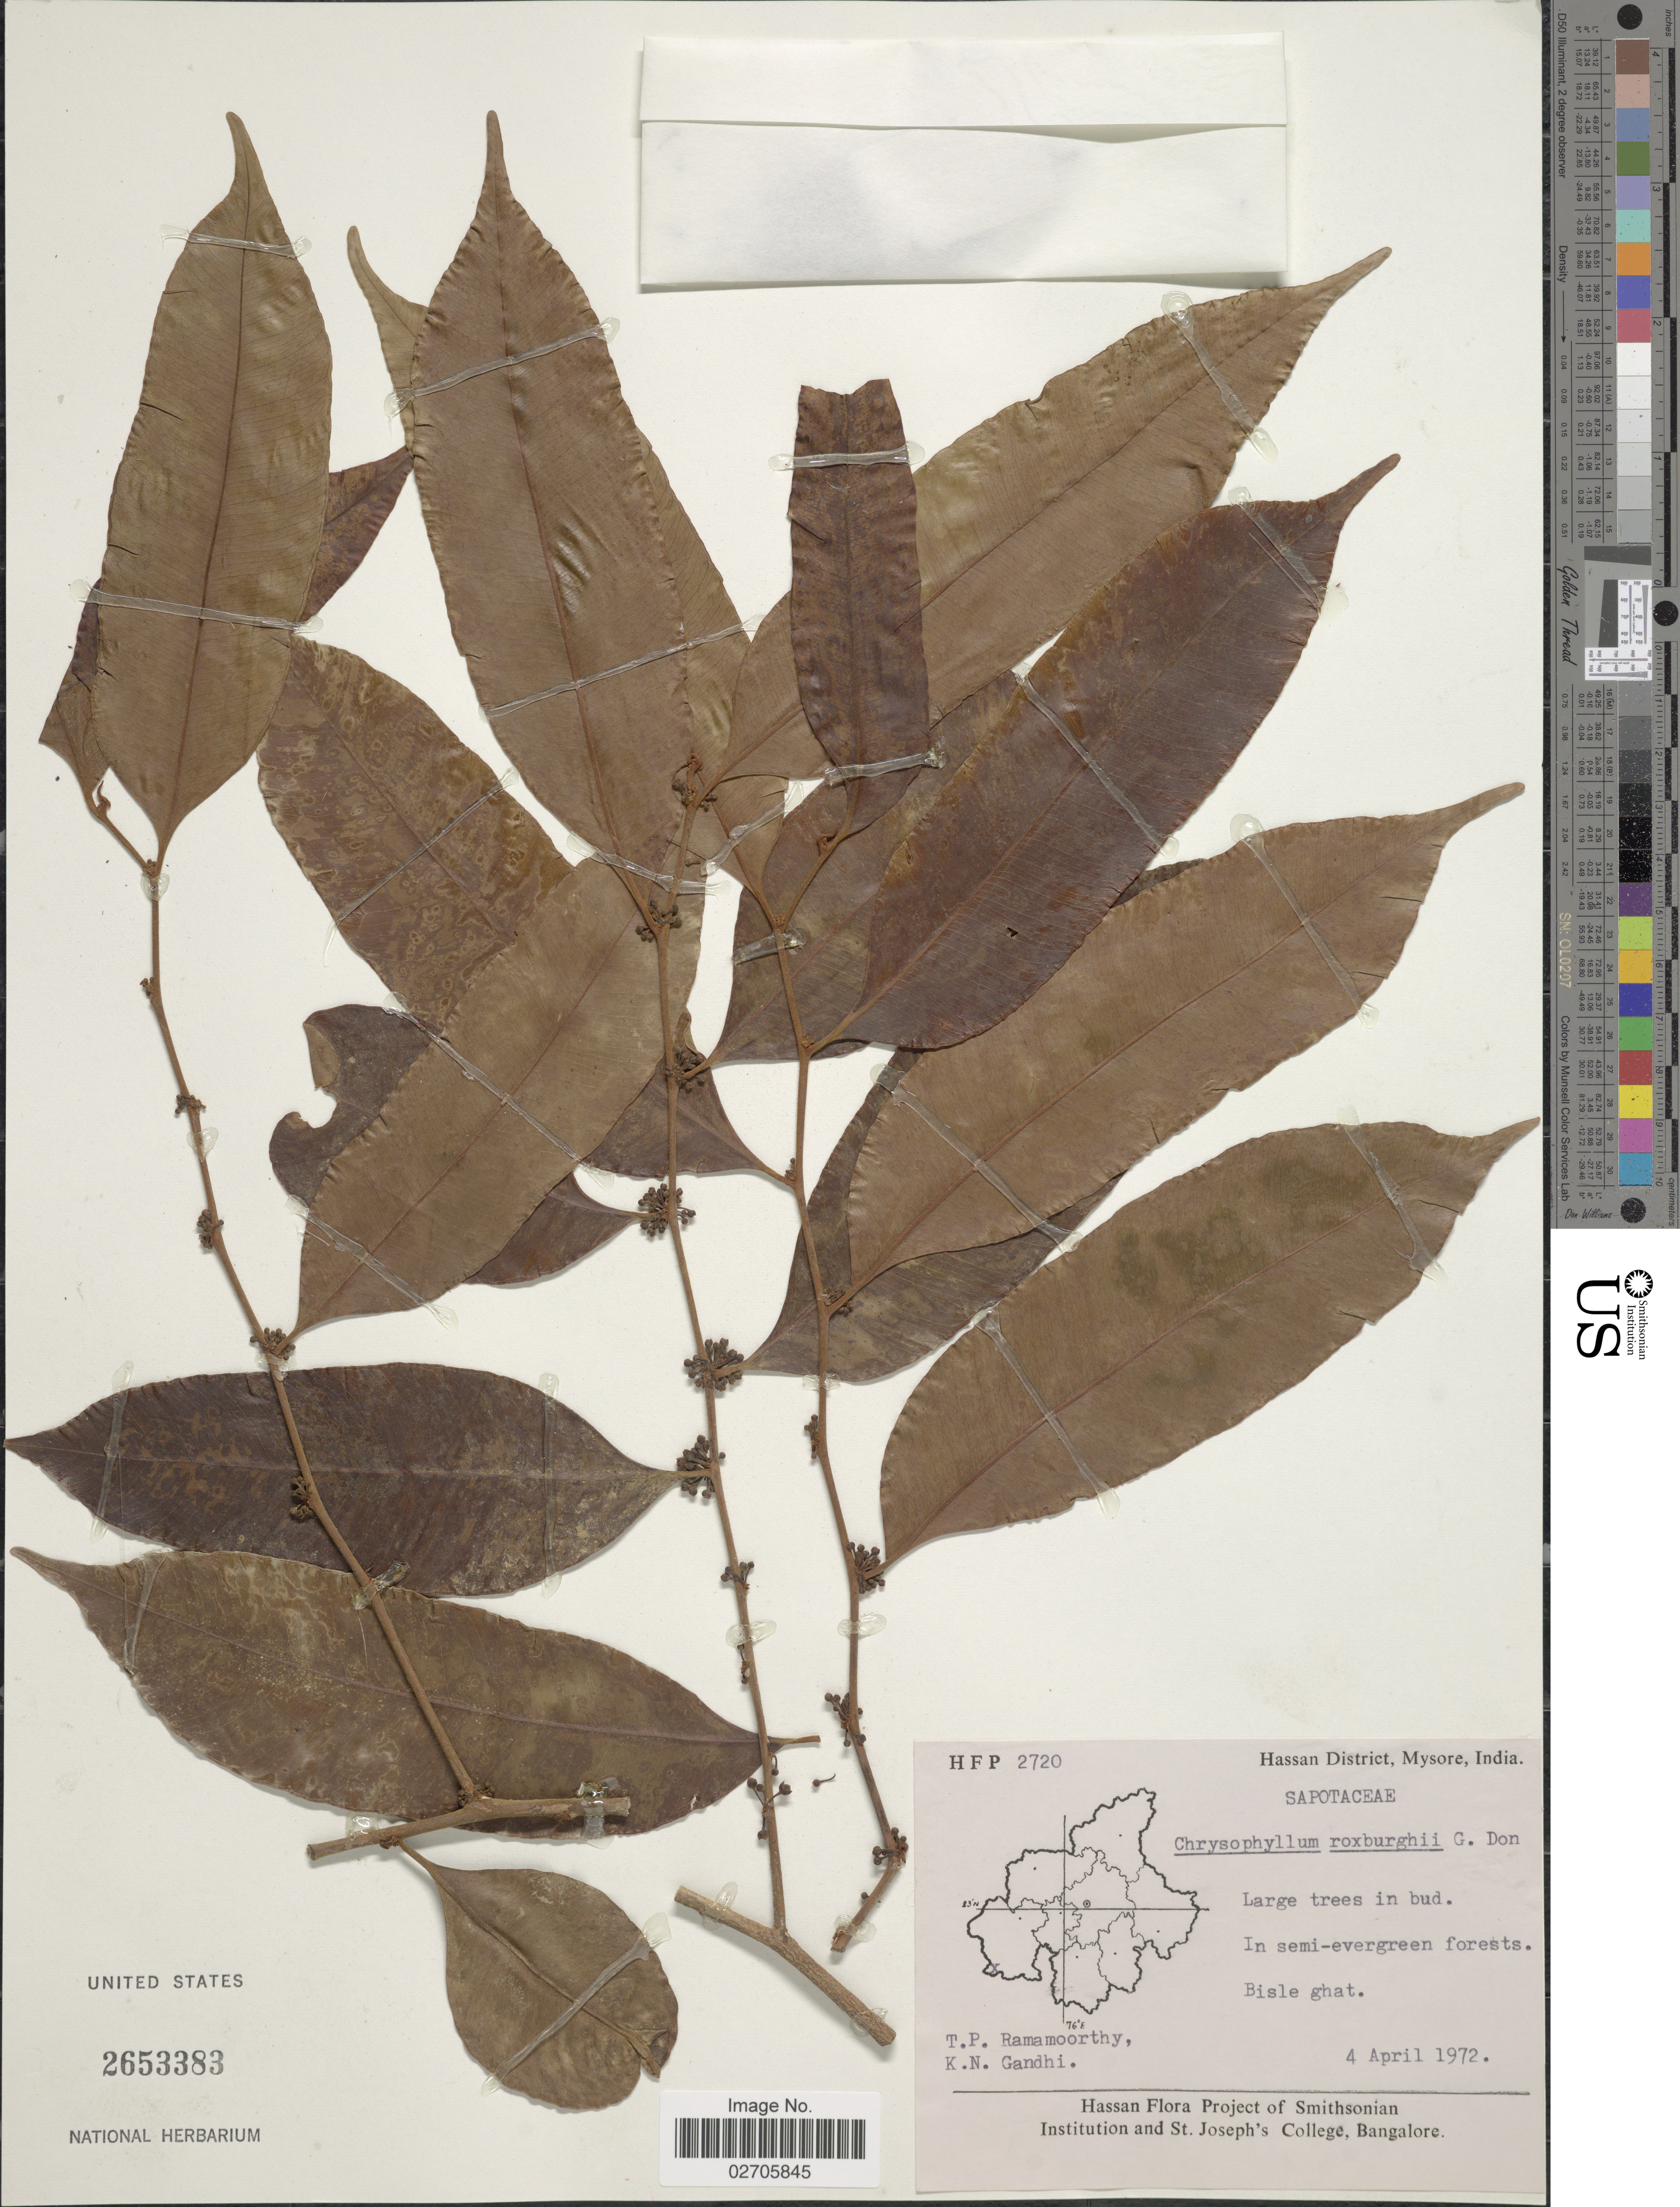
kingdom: Plantae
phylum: Tracheophyta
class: Magnoliopsida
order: Ericales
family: Sapotaceae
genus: Chrysophyllum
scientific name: Chrysophyllum roxburghii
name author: G. Don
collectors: T. P. Ramamoorthy & K. N. Gandhi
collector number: H F P 2720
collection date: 1972-04-04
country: India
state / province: Karnataka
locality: Hassan District, Mysore, In semi-evergreen forests. Bisle ghat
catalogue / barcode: US 2653383